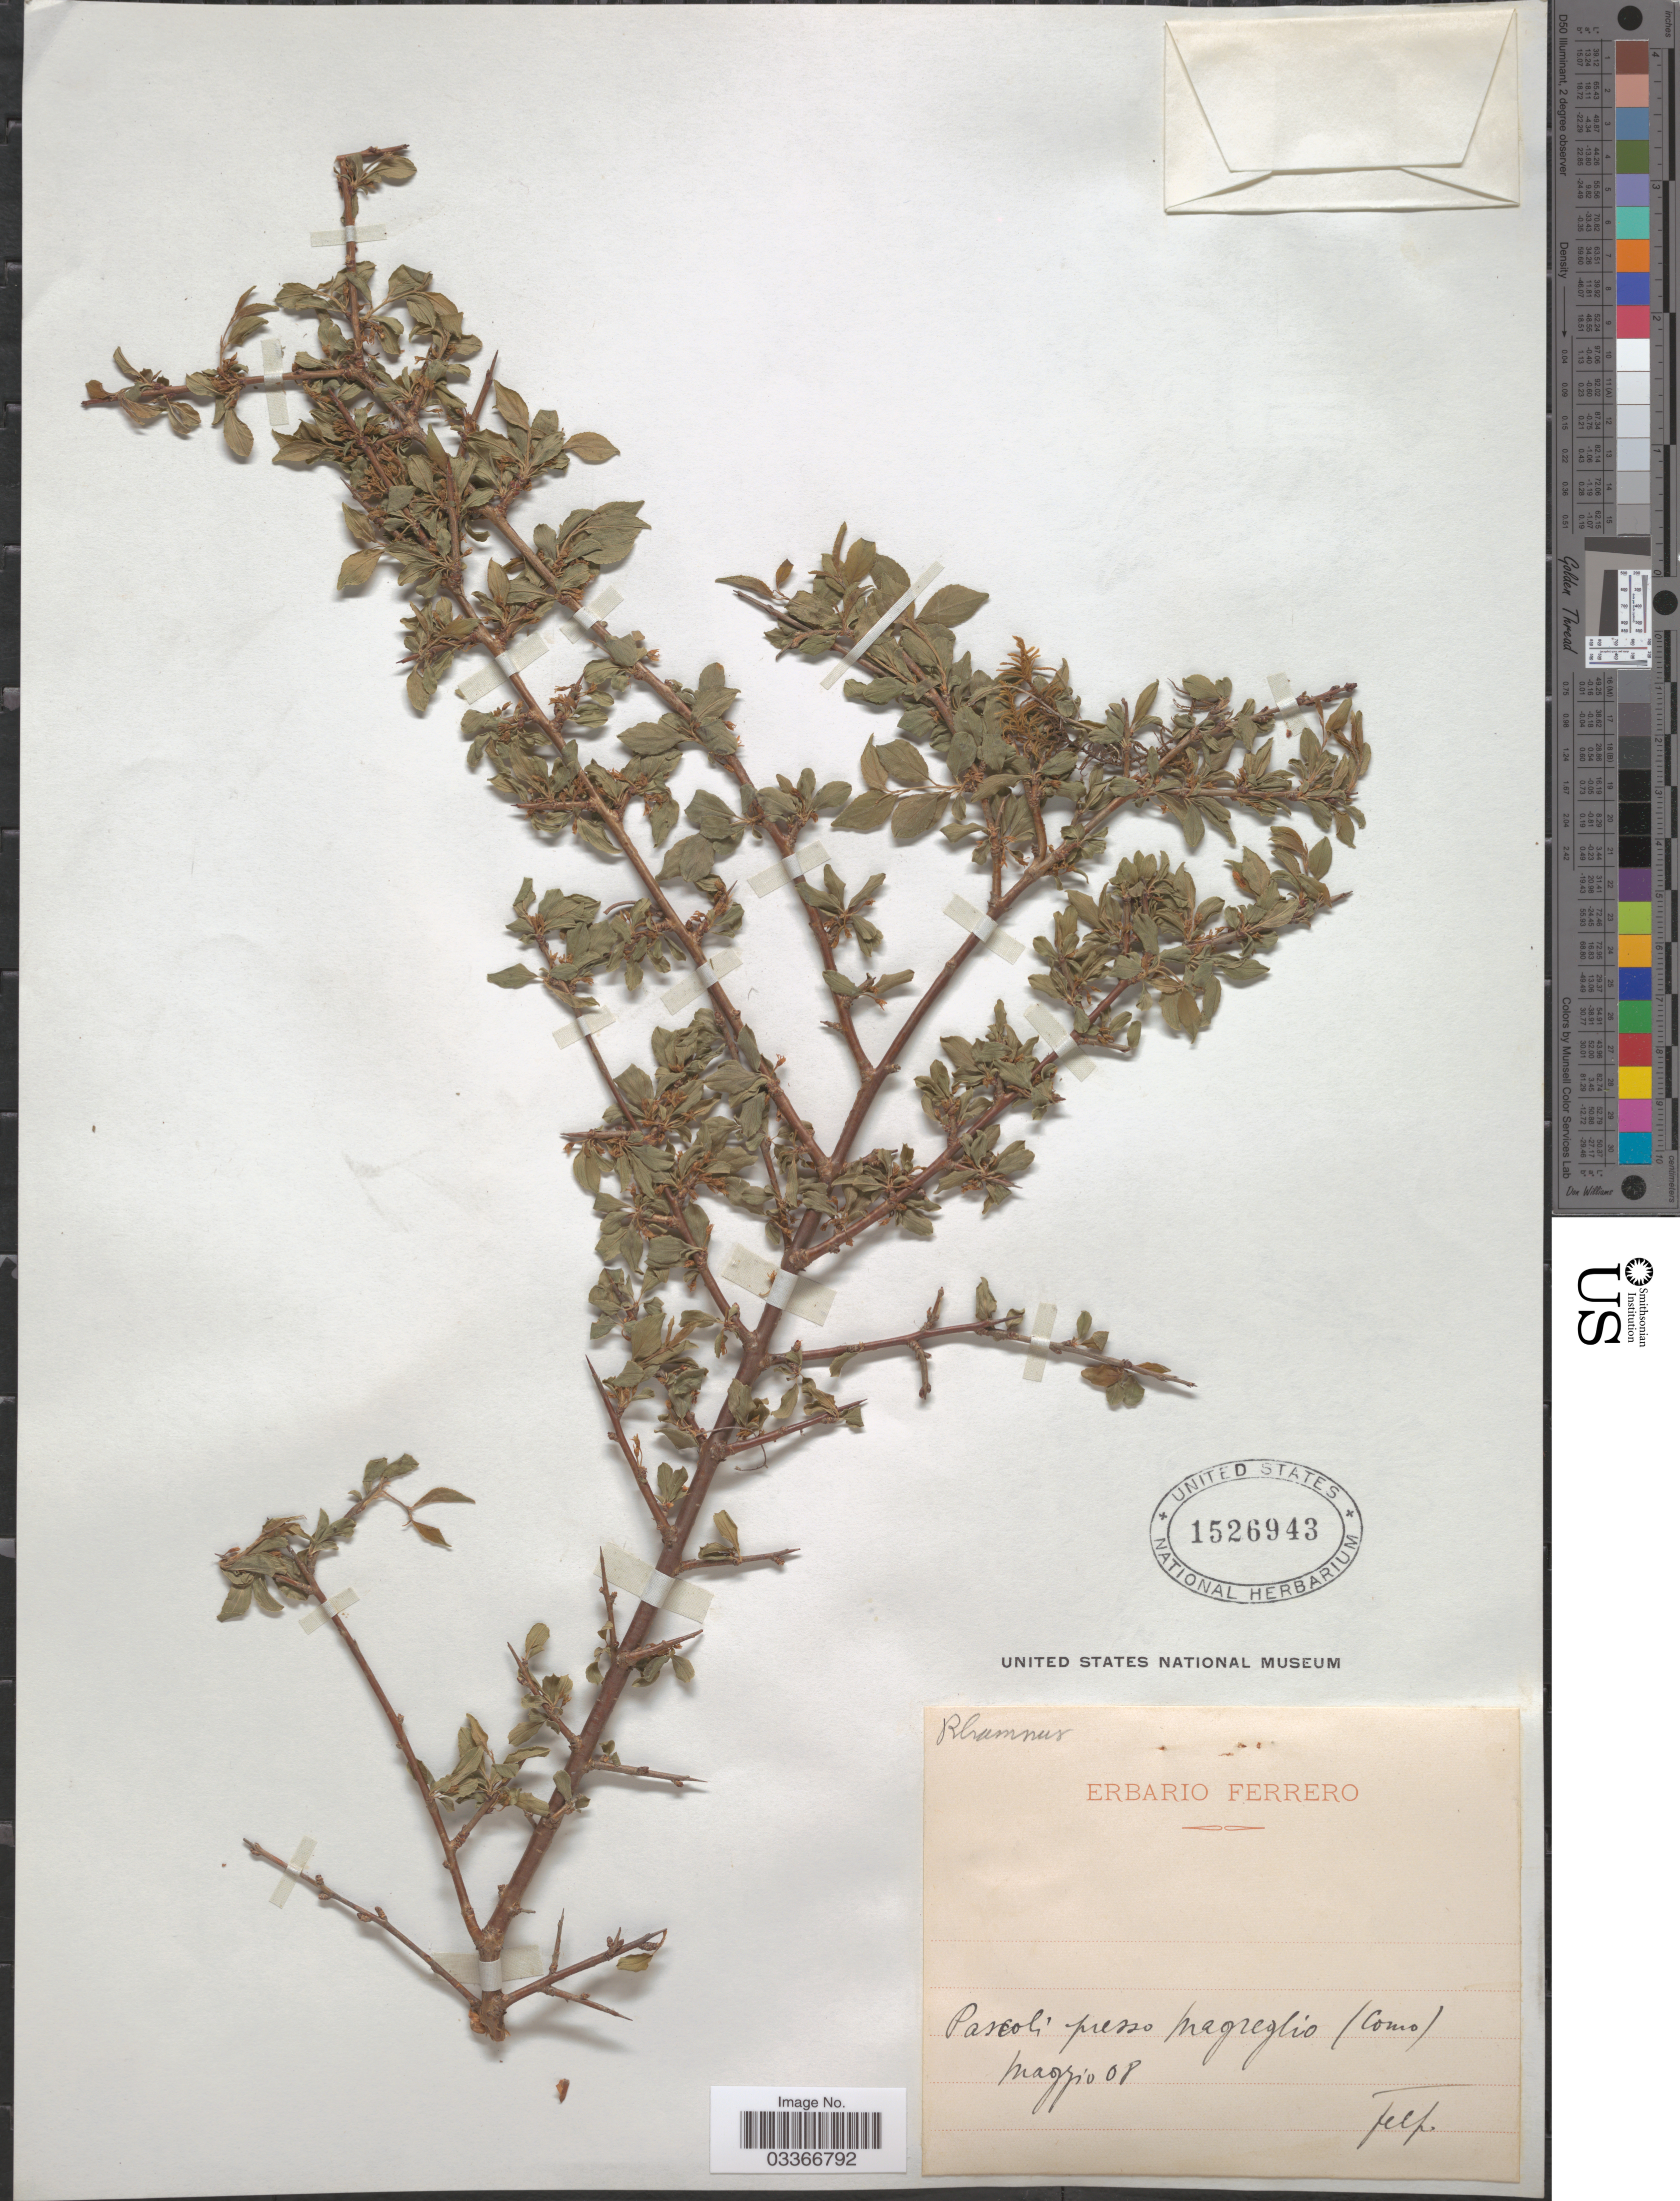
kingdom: Plantae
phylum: Tracheophyta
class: Magnoliopsida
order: Rosales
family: Rhamnaceae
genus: Rhamnus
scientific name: Rhamnus sp.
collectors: F. Ferrero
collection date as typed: Transcribed d/m/y: /5/8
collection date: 1908-05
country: Italy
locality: Pascoli presso Magreglio (Como).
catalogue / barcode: US 1526943